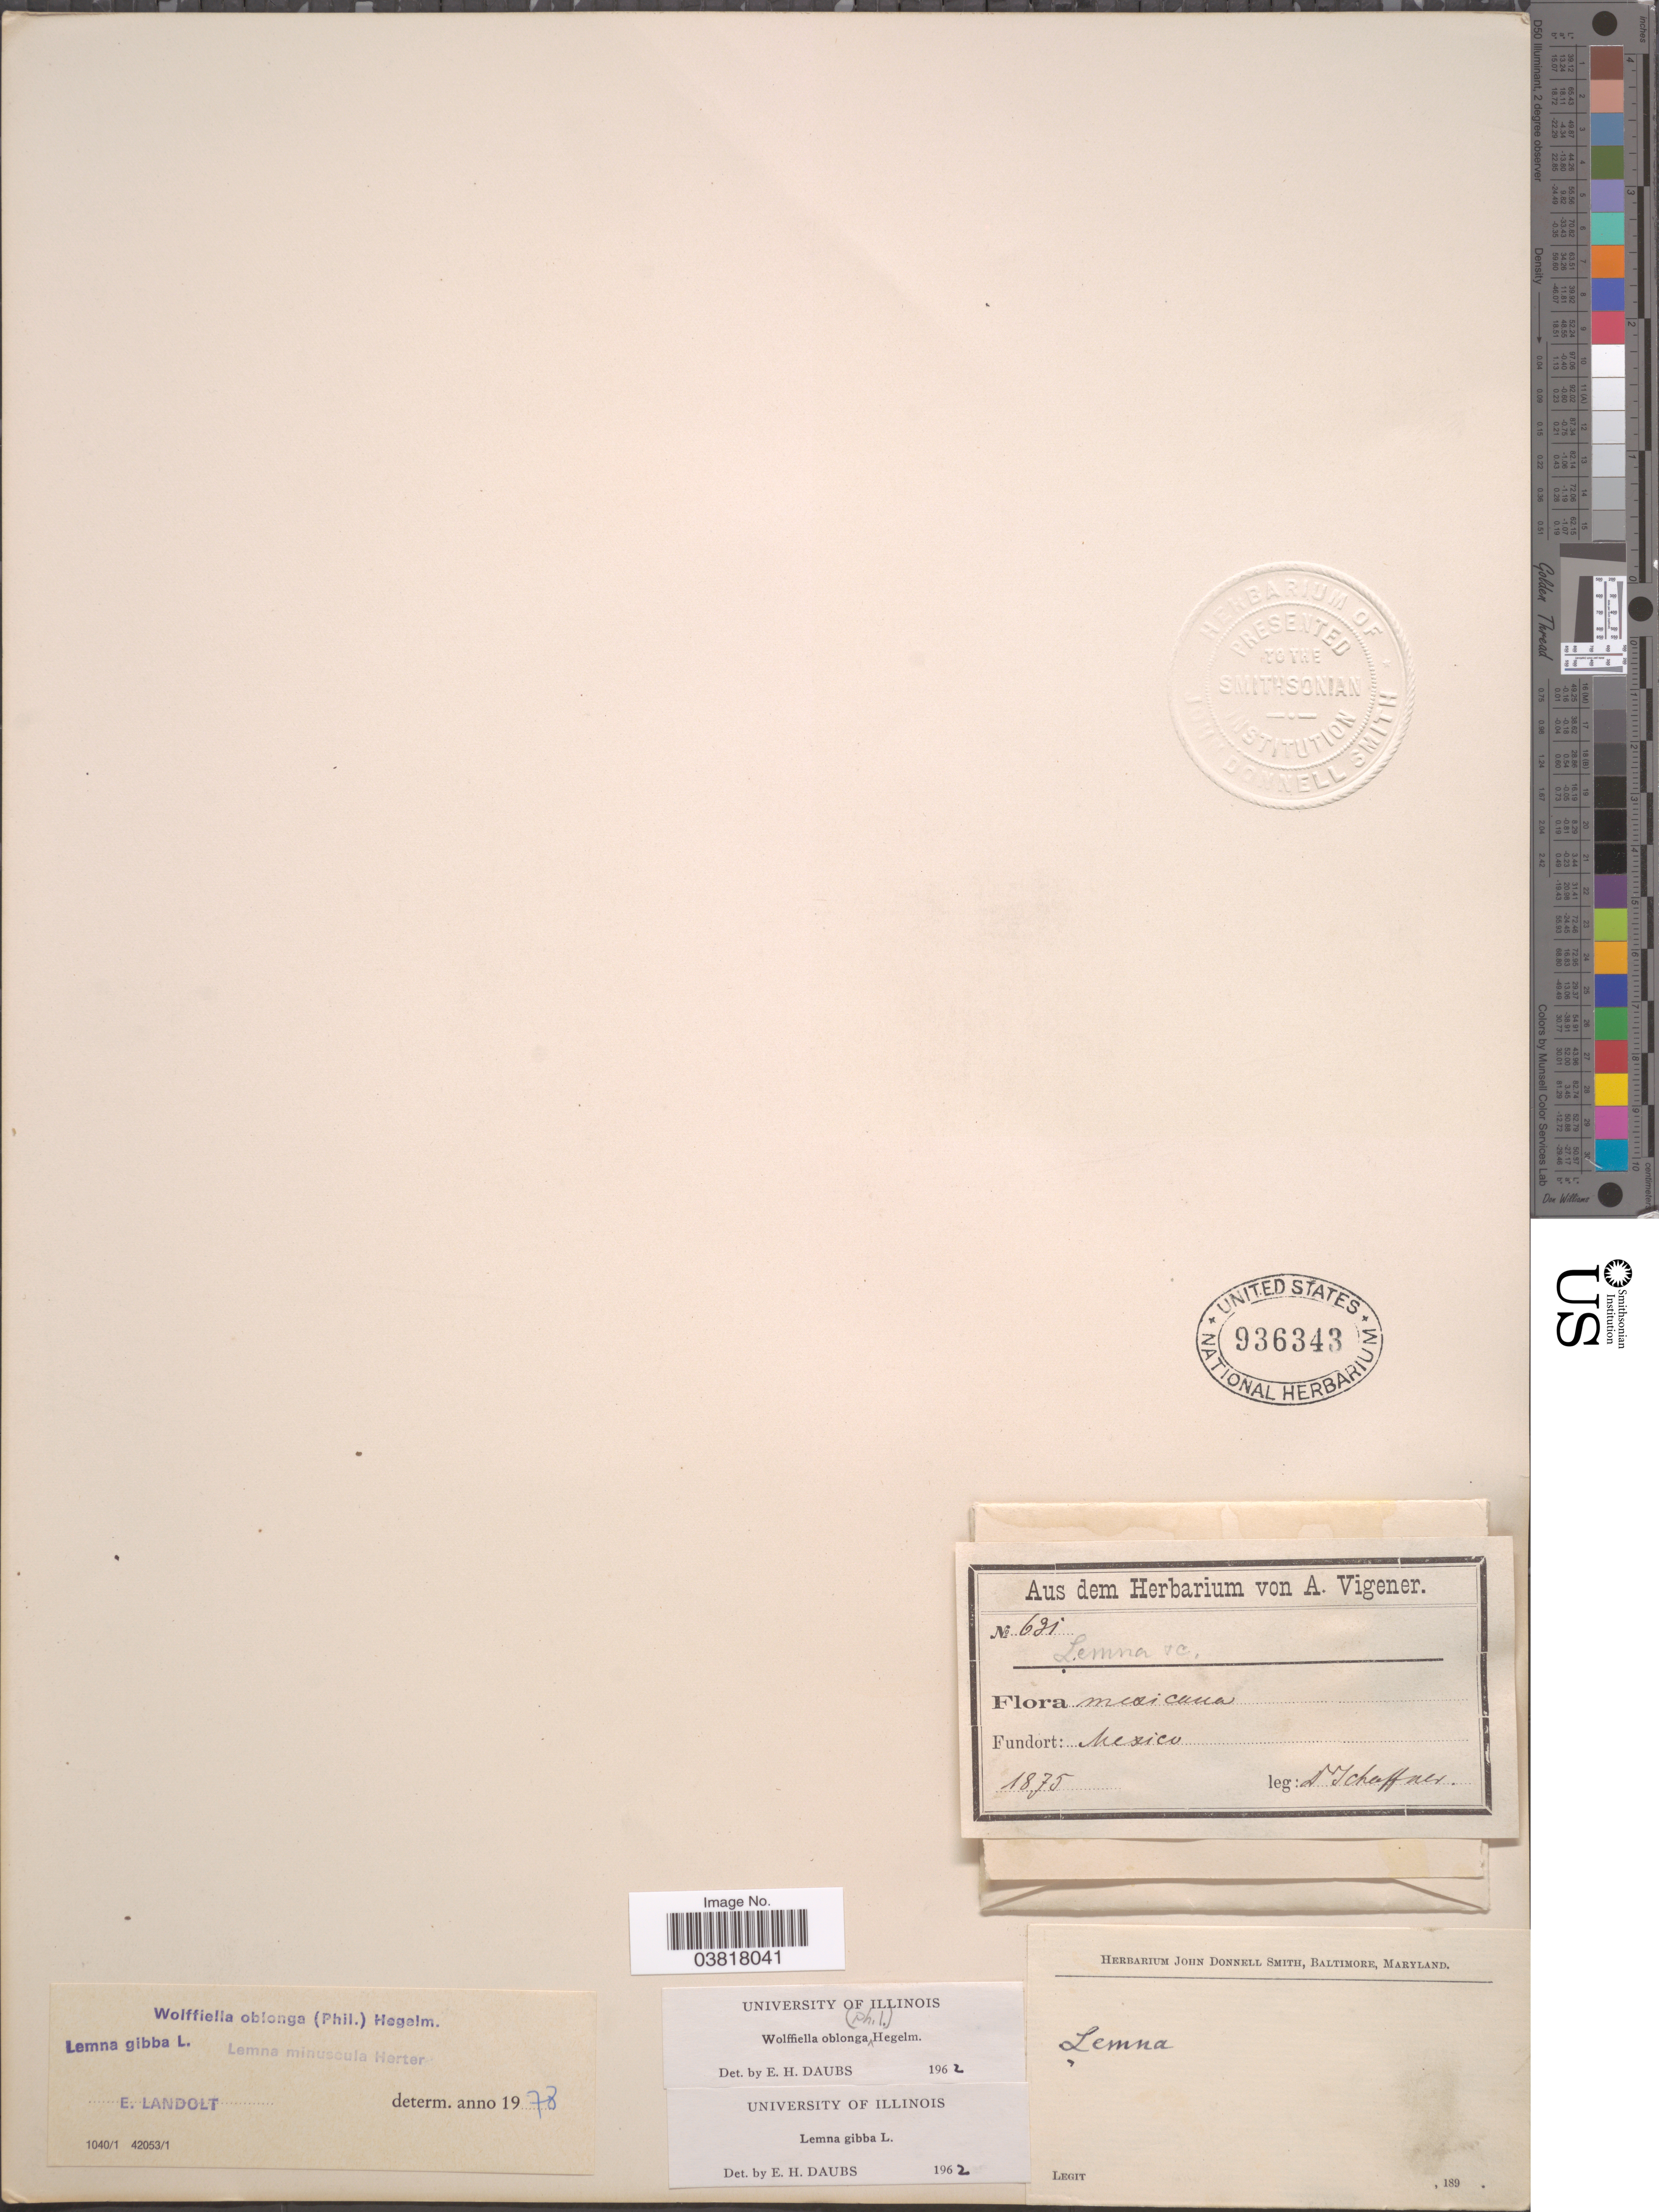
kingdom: Plantae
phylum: Tracheophyta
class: Liliopsida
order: Alismatales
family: Araceae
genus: Wolffiella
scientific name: Wolffiella oblonga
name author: (Phil.) Hegelm.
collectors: -. Schaffner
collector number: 631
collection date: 1875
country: Mexico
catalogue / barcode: US 936343